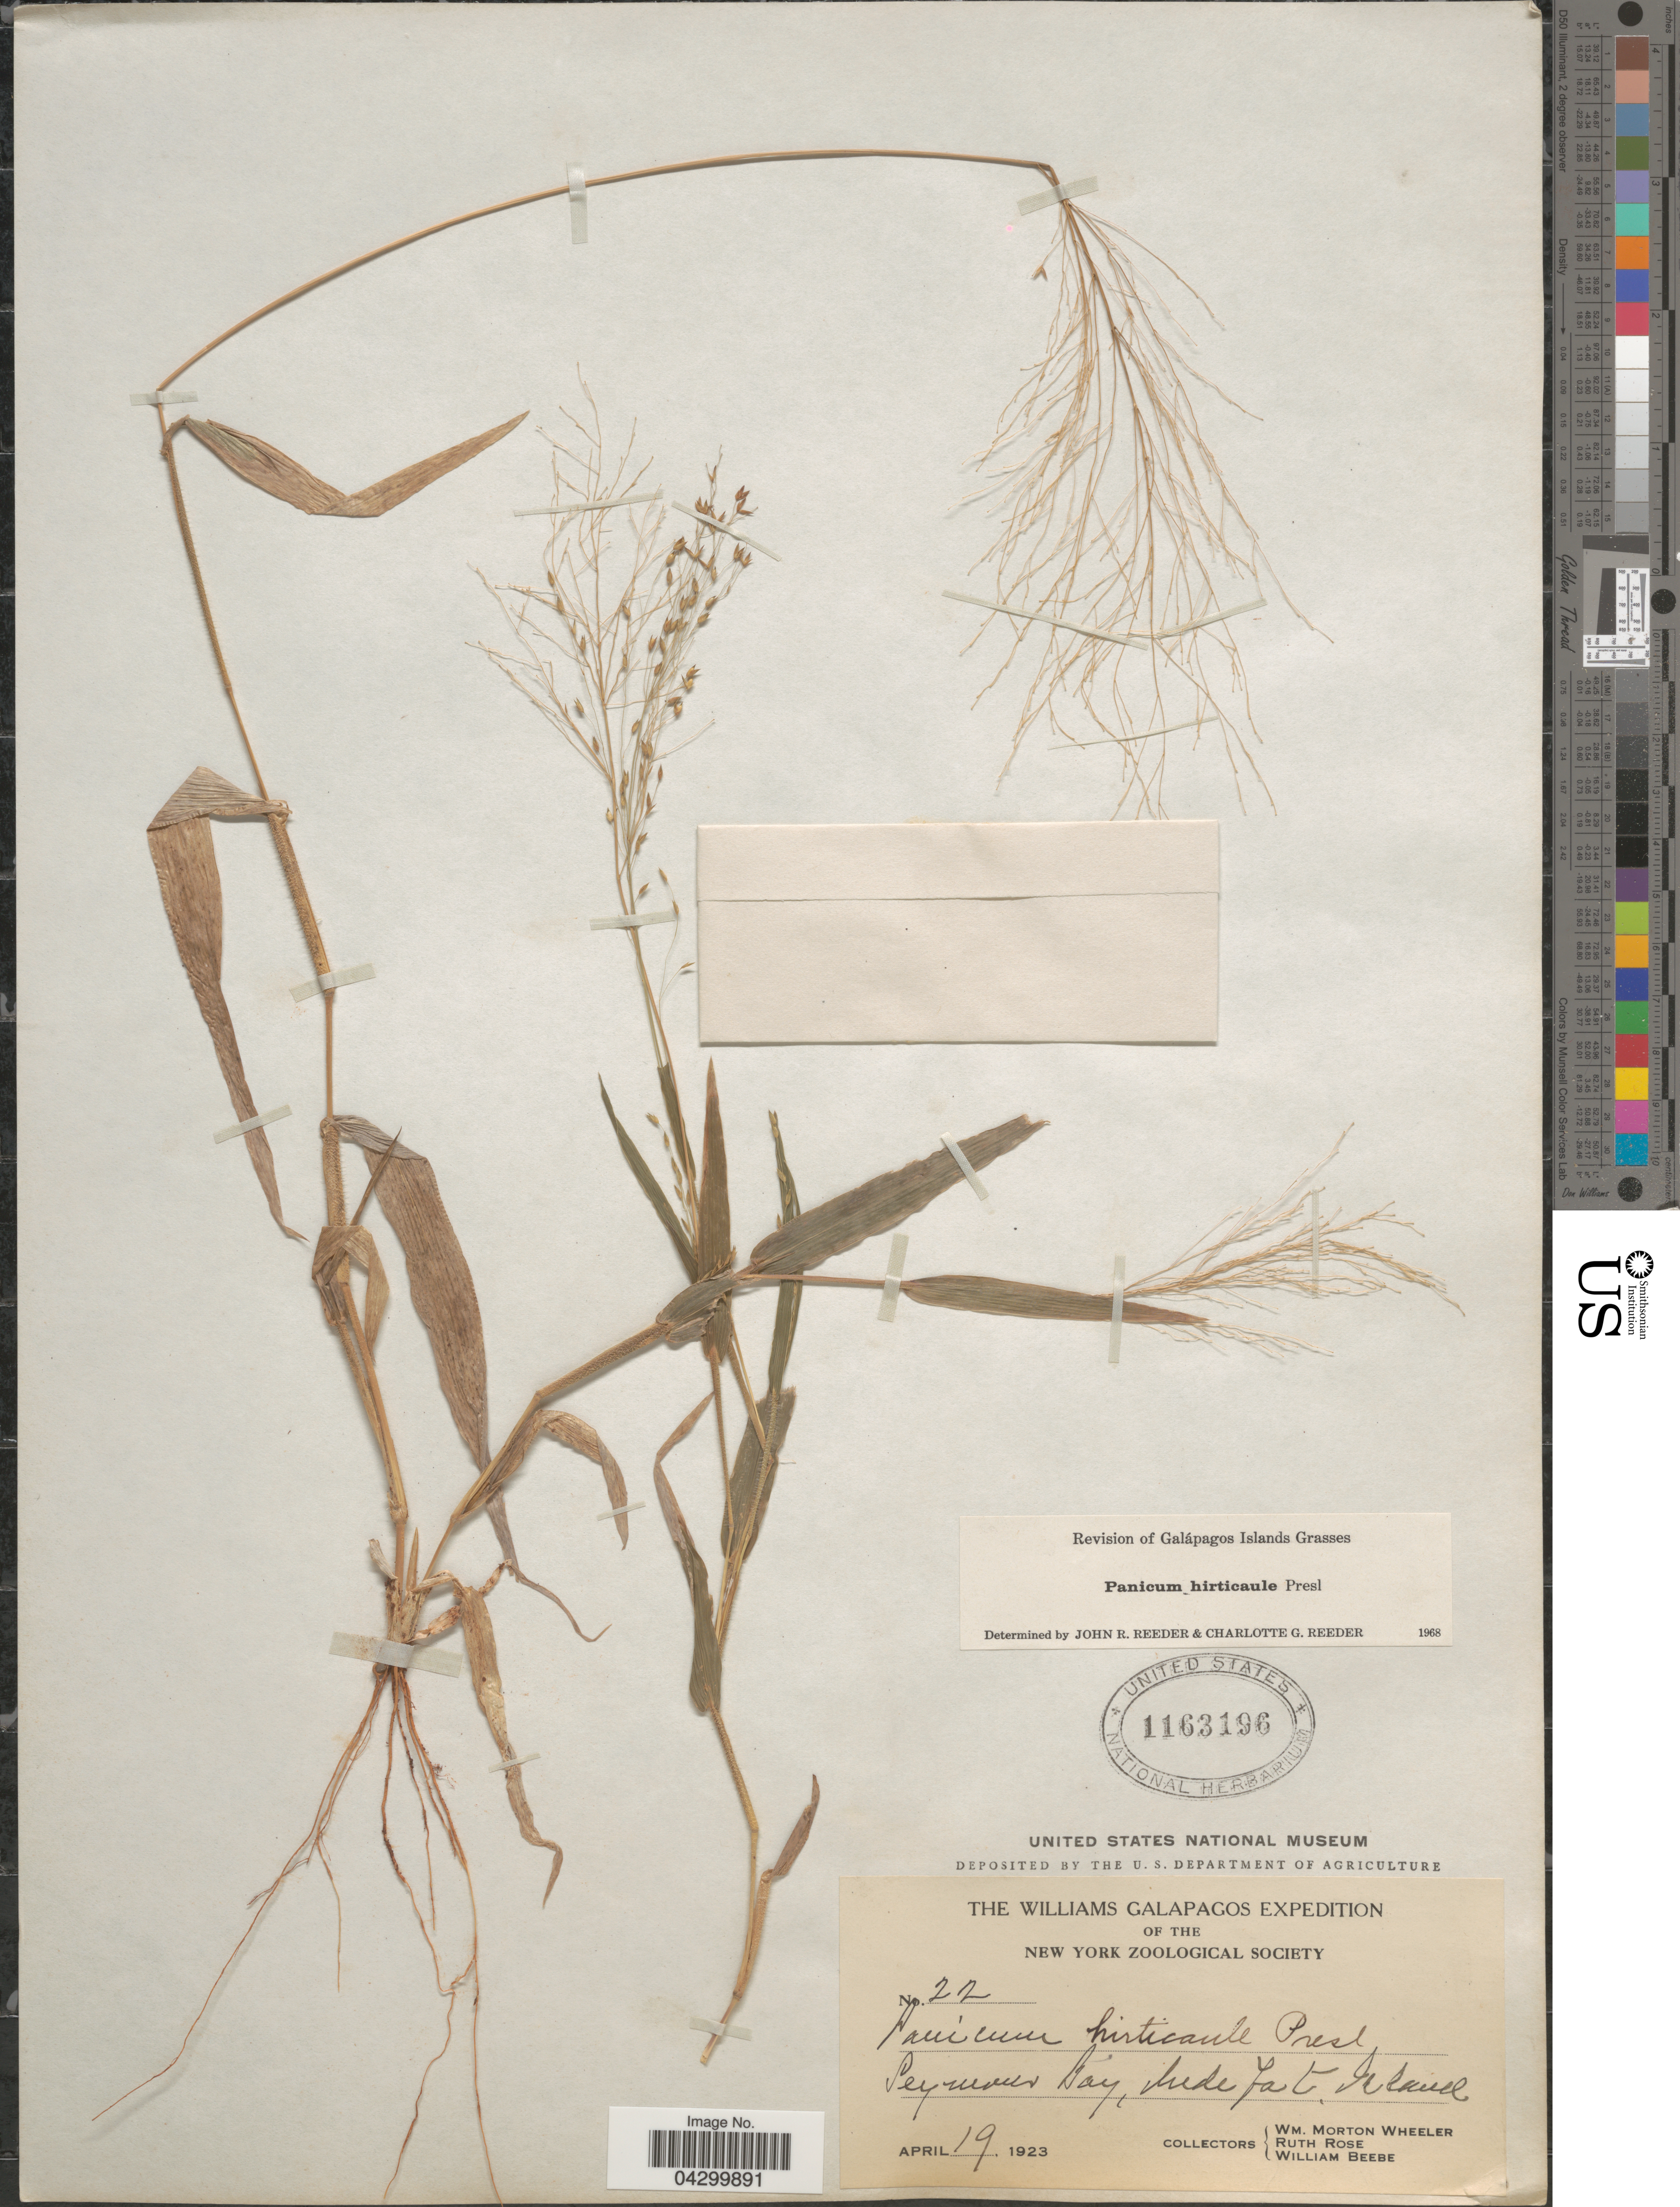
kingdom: Plantae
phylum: Tracheophyta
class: Liliopsida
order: Poales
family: Poaceae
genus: Panicum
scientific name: Panicum hirticaule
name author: J. Presl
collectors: W. Wheeler, R. Rose & W. Beebe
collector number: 22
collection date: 1923-07-19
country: Ecuador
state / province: Colón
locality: The Williams Galapagos Expedition of the New York Zoological Society. Seymour Bay, Indefat. Island.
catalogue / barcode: US 1163196